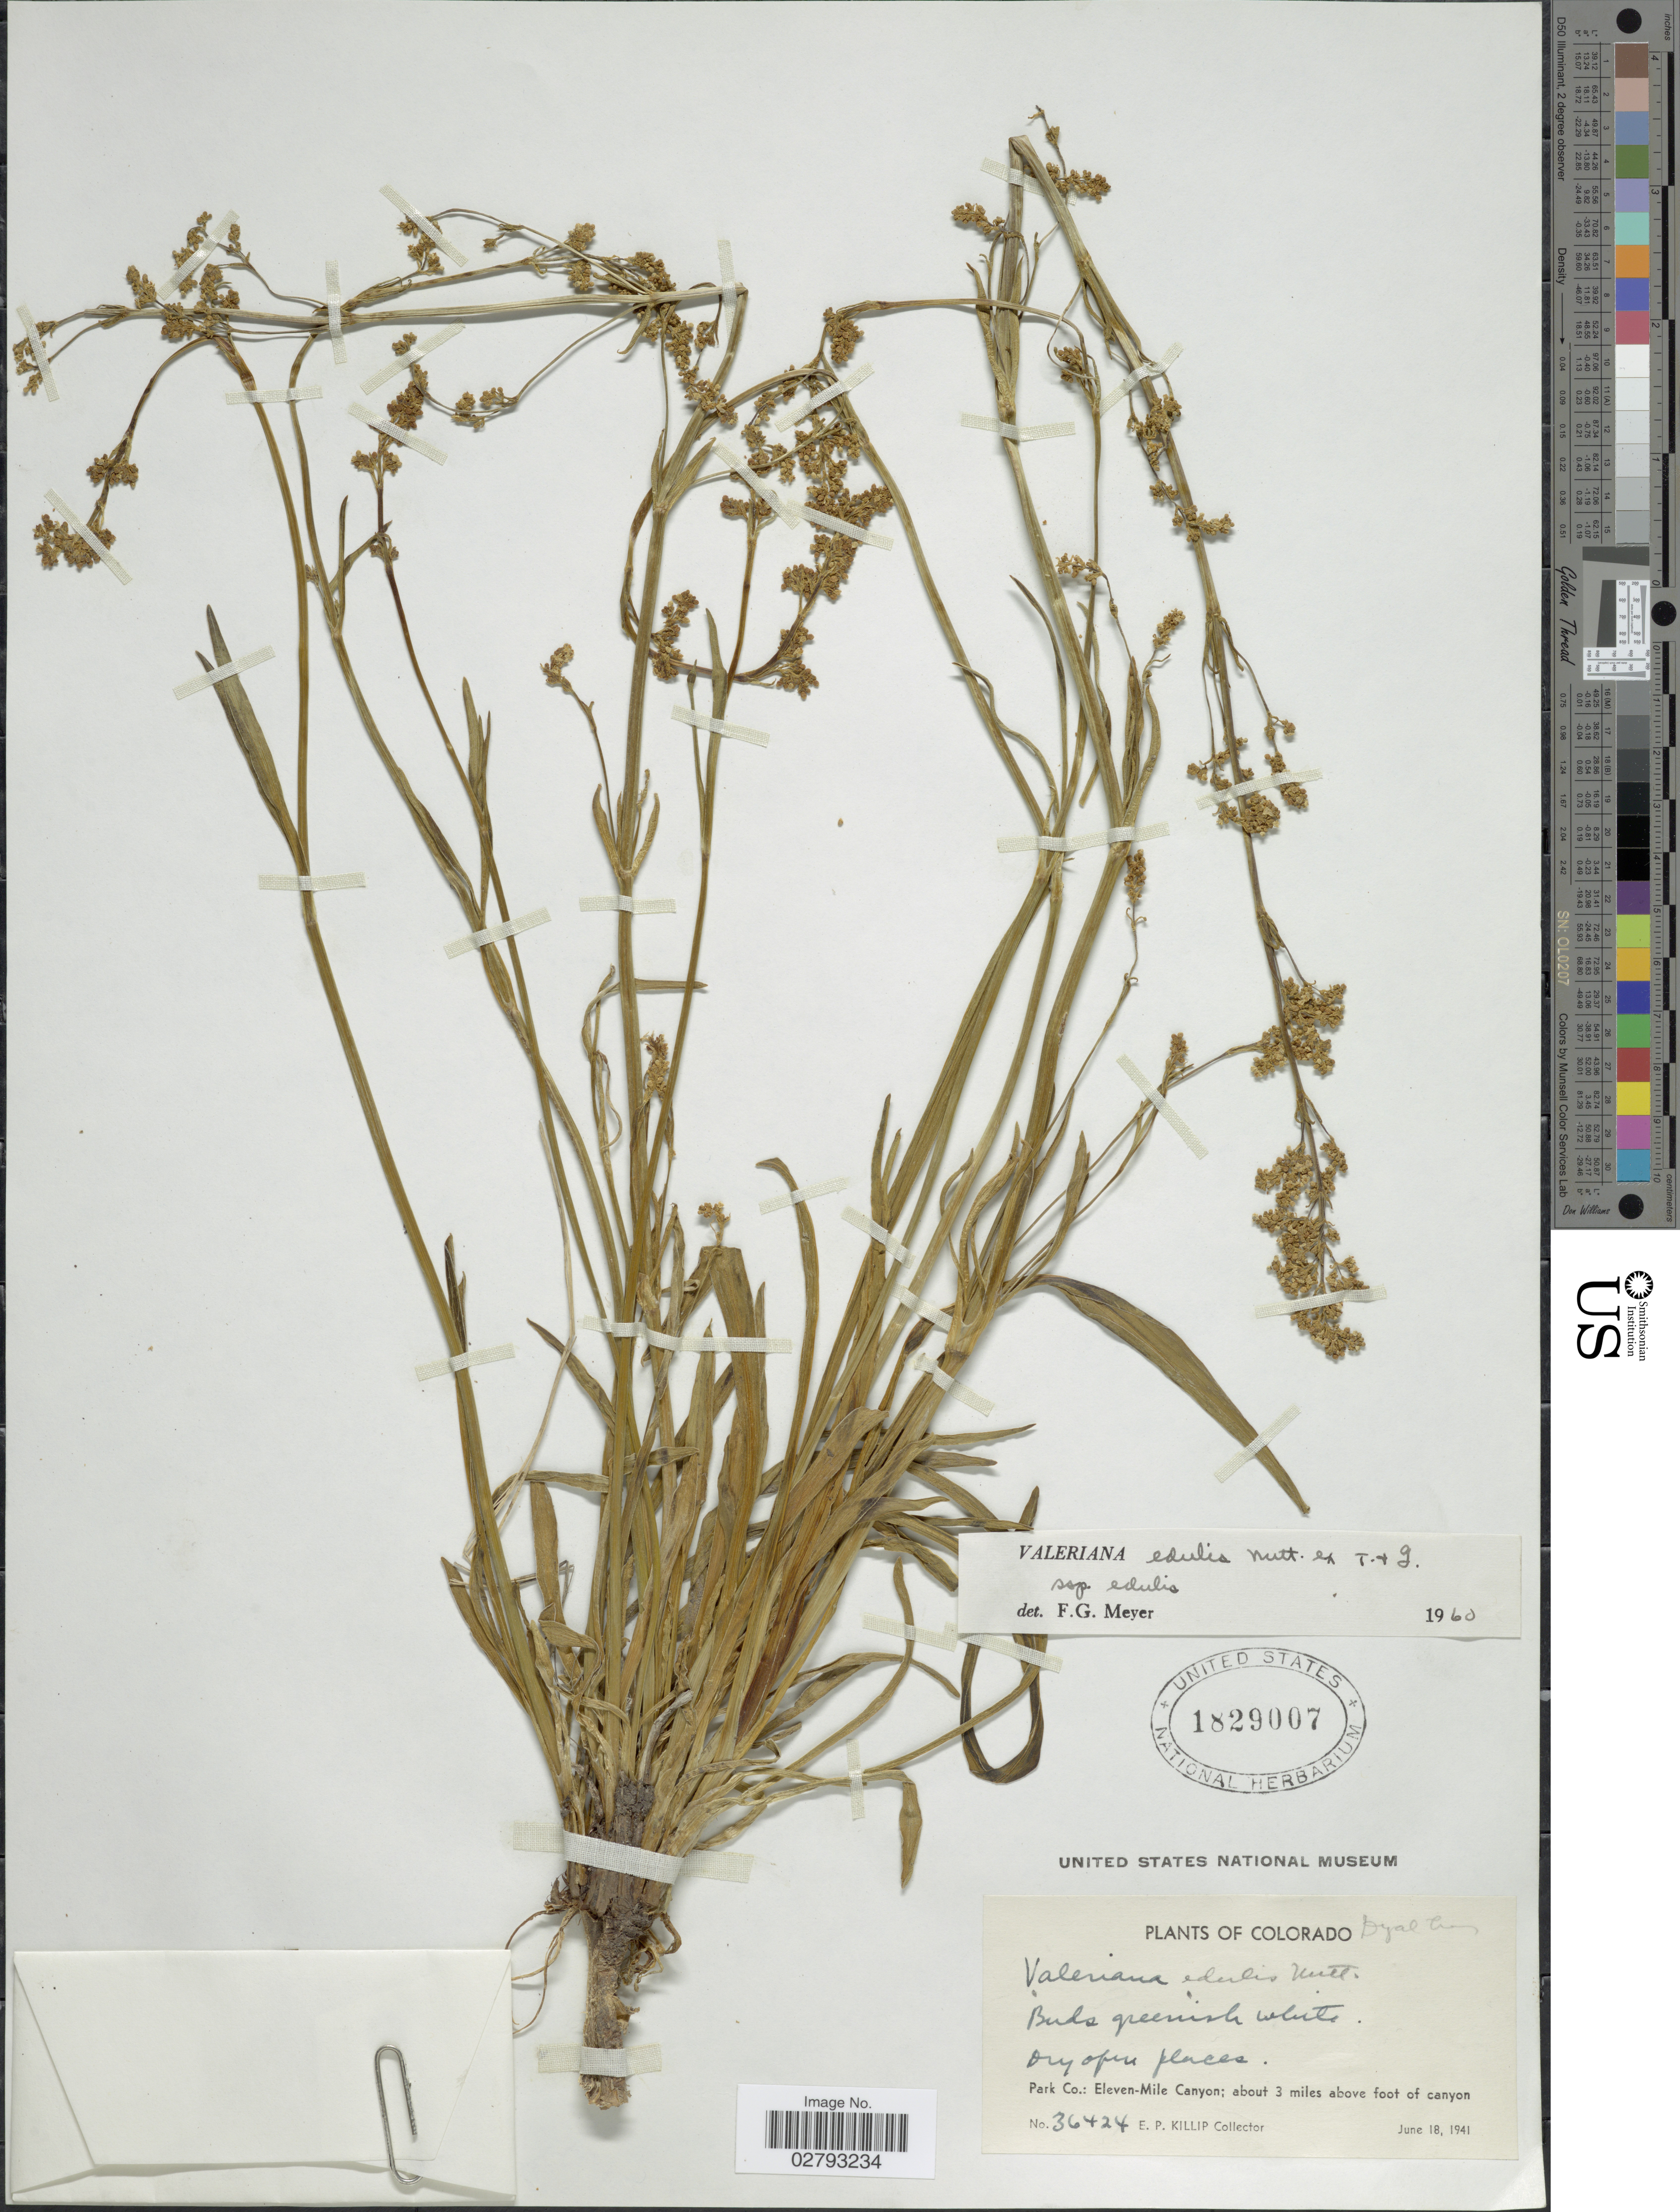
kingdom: Plantae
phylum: Tracheophyta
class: Magnoliopsida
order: Dipsacales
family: Caprifoliaceae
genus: Valeriana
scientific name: Valeriana edulis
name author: Nutt.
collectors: E. P. Killip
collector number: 36424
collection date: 1941-06-18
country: United States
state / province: Colorado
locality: Park Co.: Eleven-Mile Canyon; about 3 miles above foot of canyon.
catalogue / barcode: US 1829007